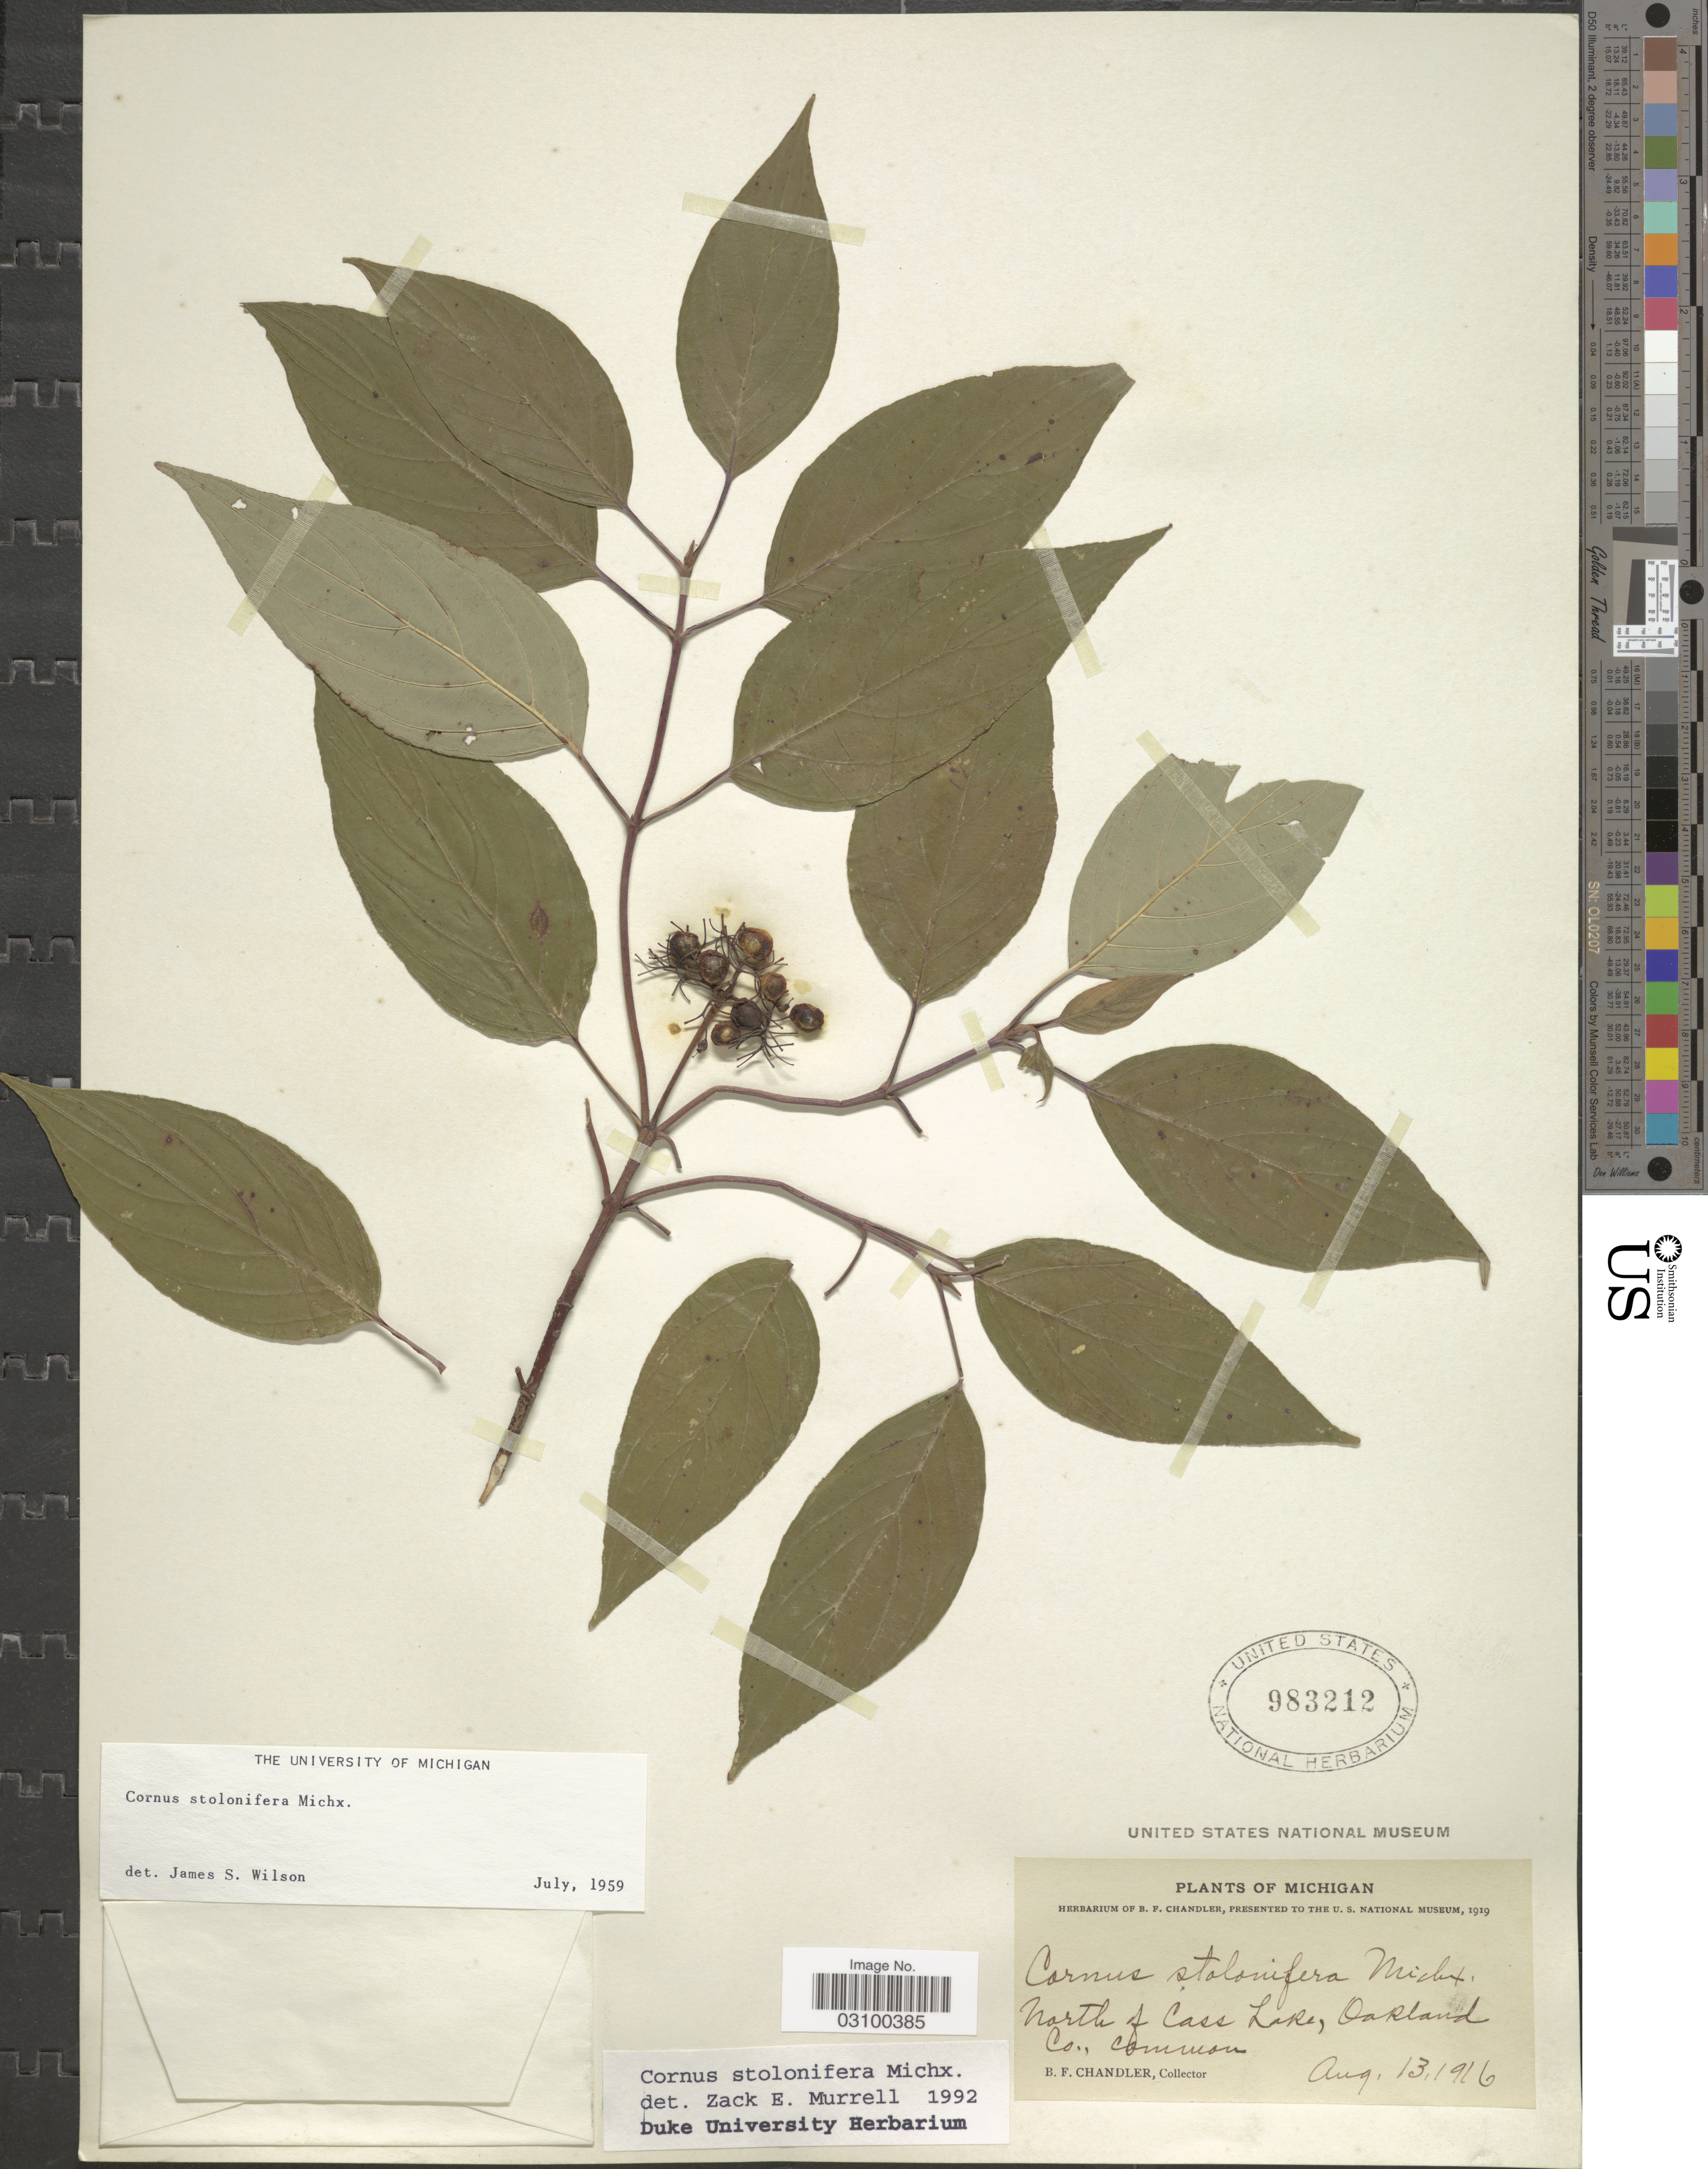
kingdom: Plantae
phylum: Tracheophyta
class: Magnoliopsida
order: Cornales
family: Cornaceae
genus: Cornus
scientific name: Cornus sericea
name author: L.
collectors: B. F. Chandler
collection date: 1916-08-13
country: United States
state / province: Michigan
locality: North of Cass Lake, Oakland Co.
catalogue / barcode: US 983212